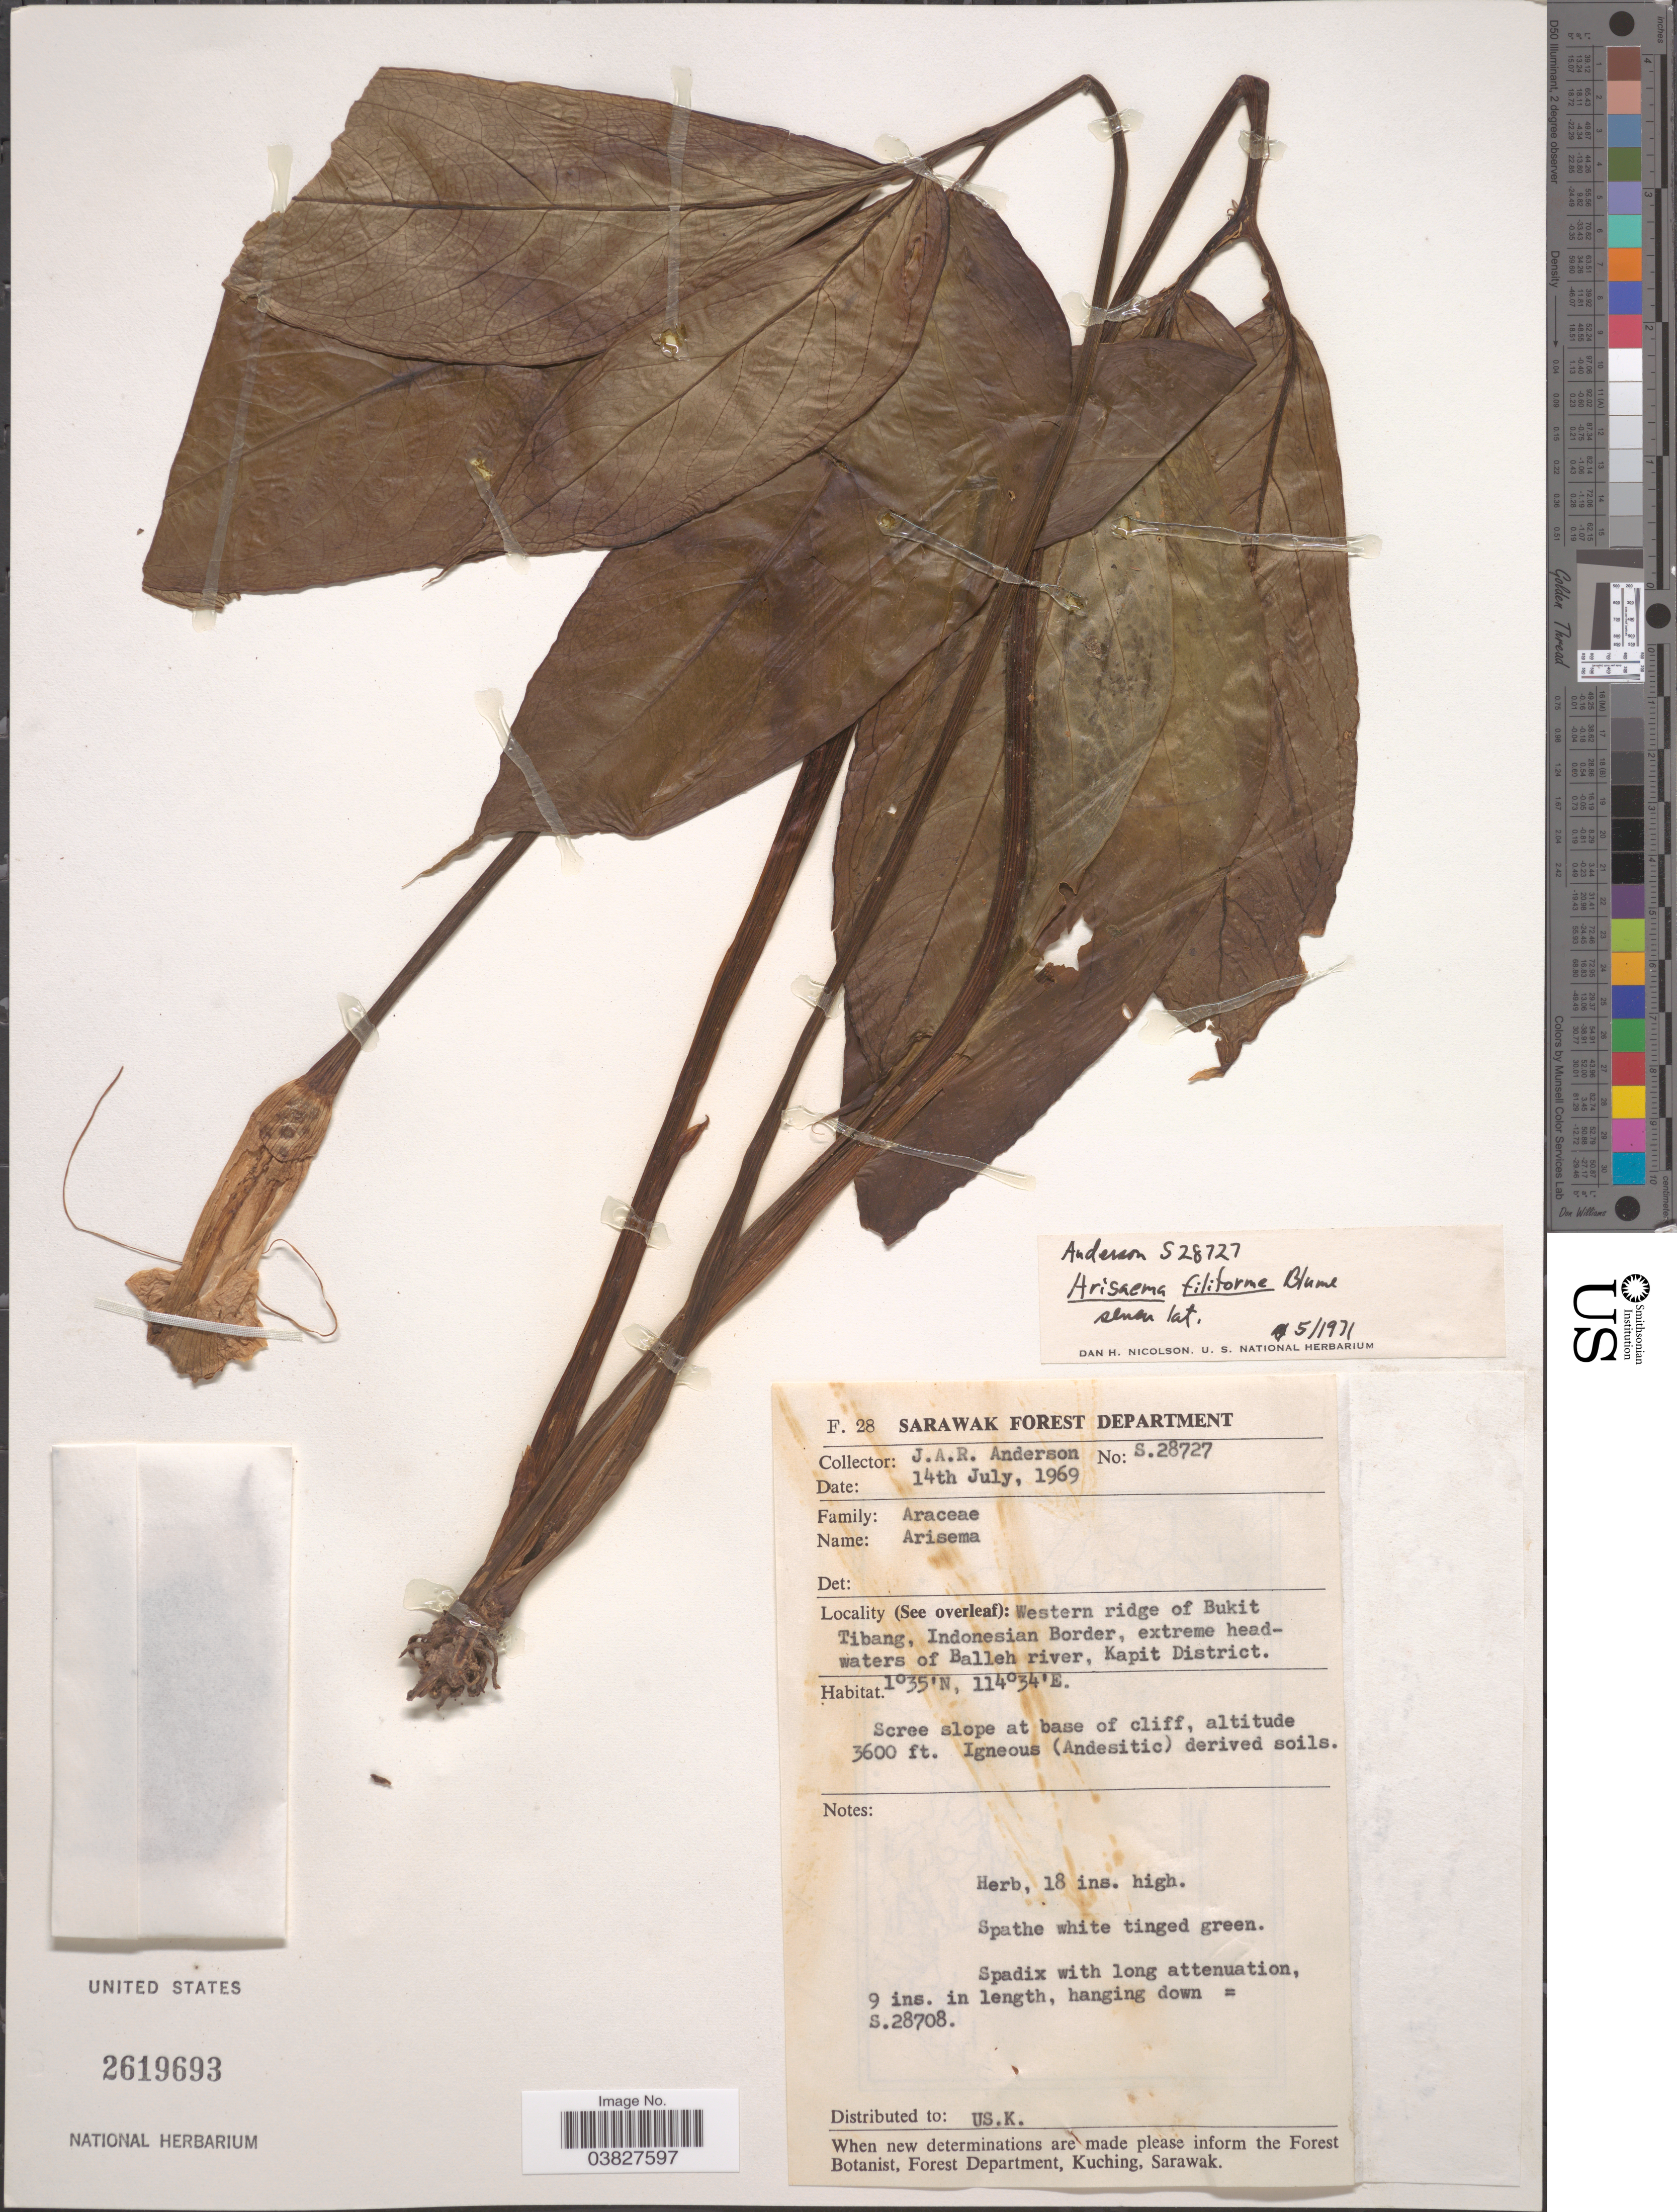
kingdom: Plantae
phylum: Tracheophyta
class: Liliopsida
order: Alismatales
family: Araceae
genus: Arisaema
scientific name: Arisaema filiforme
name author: (Reinw.) Blume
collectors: J. A. R. Anderson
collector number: S28727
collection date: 1969-07-14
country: Malaysia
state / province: Sarawak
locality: Western ridge of Bukit Tibang, Indonesian Border, extreme headwtaers of Balleh river, Kapit District. Scree slope at baase of cliff.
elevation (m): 1097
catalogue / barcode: US 2619693